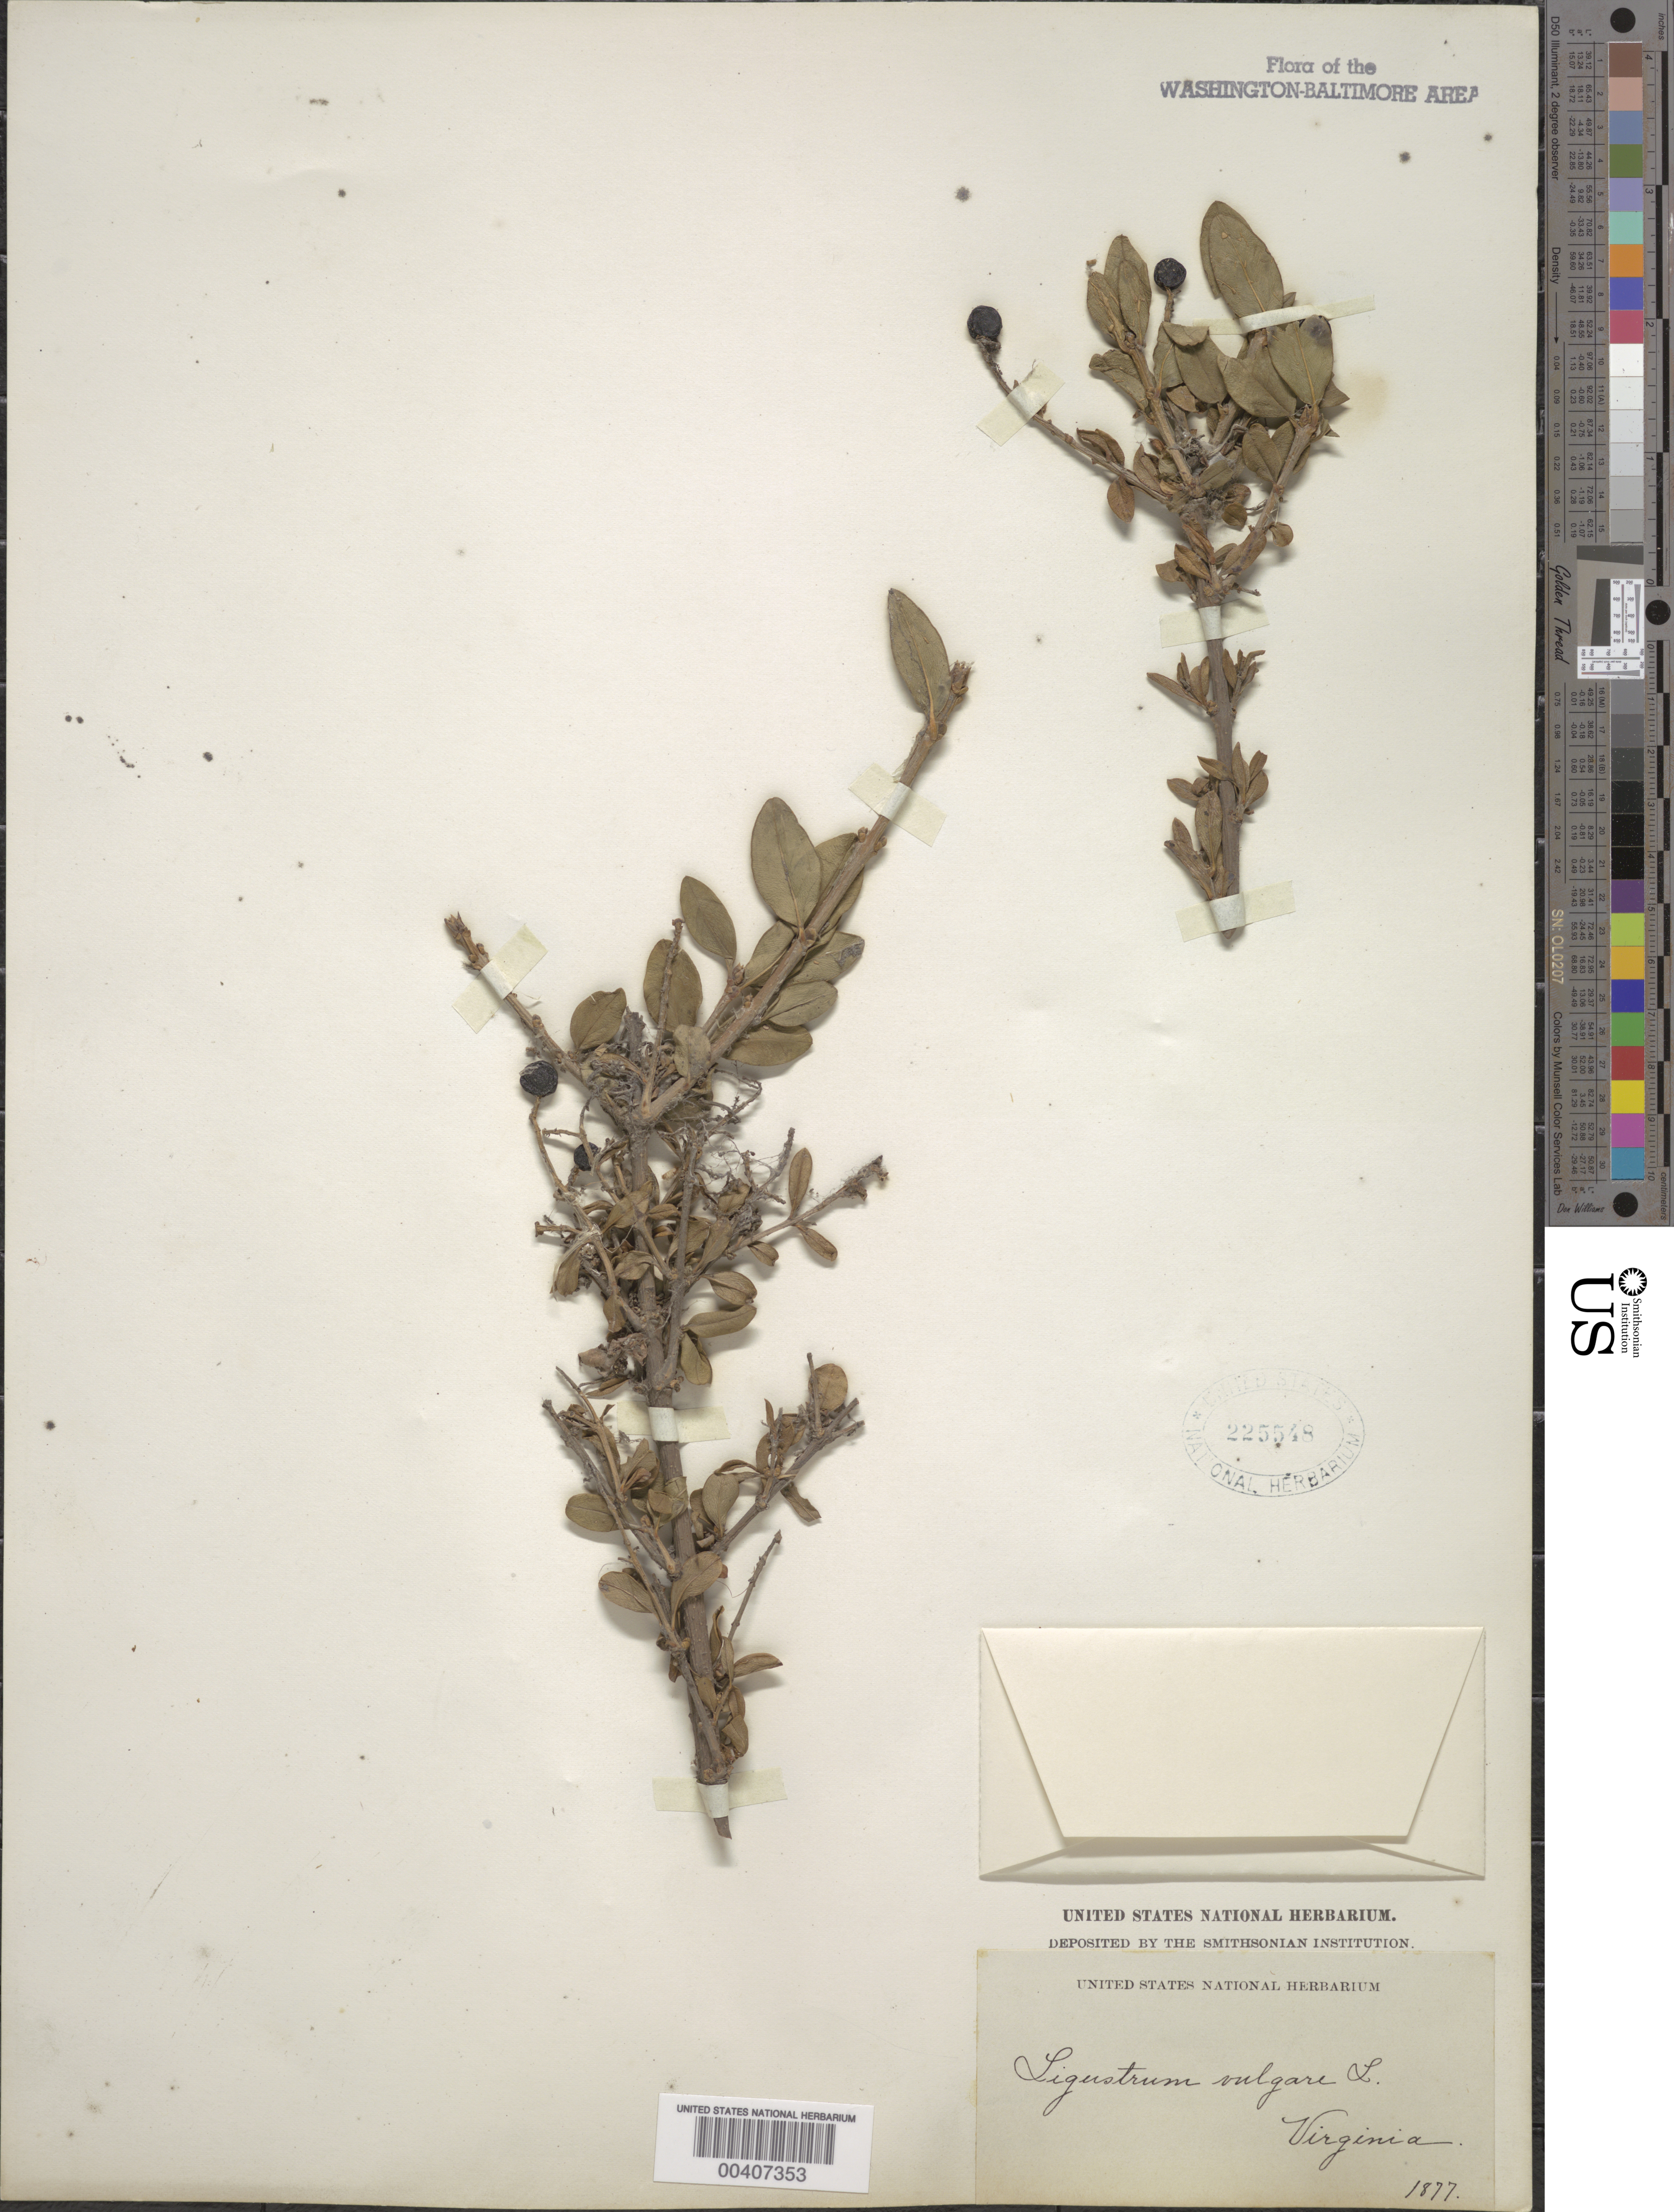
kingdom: Plantae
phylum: Tracheophyta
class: Magnoliopsida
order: Lamiales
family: Oleaceae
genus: Ligustrum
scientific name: Ligustrum vulgare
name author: L.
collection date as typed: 1877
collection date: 1877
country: United States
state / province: Virginia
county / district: Fairfax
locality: West Falls Church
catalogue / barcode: US 225548